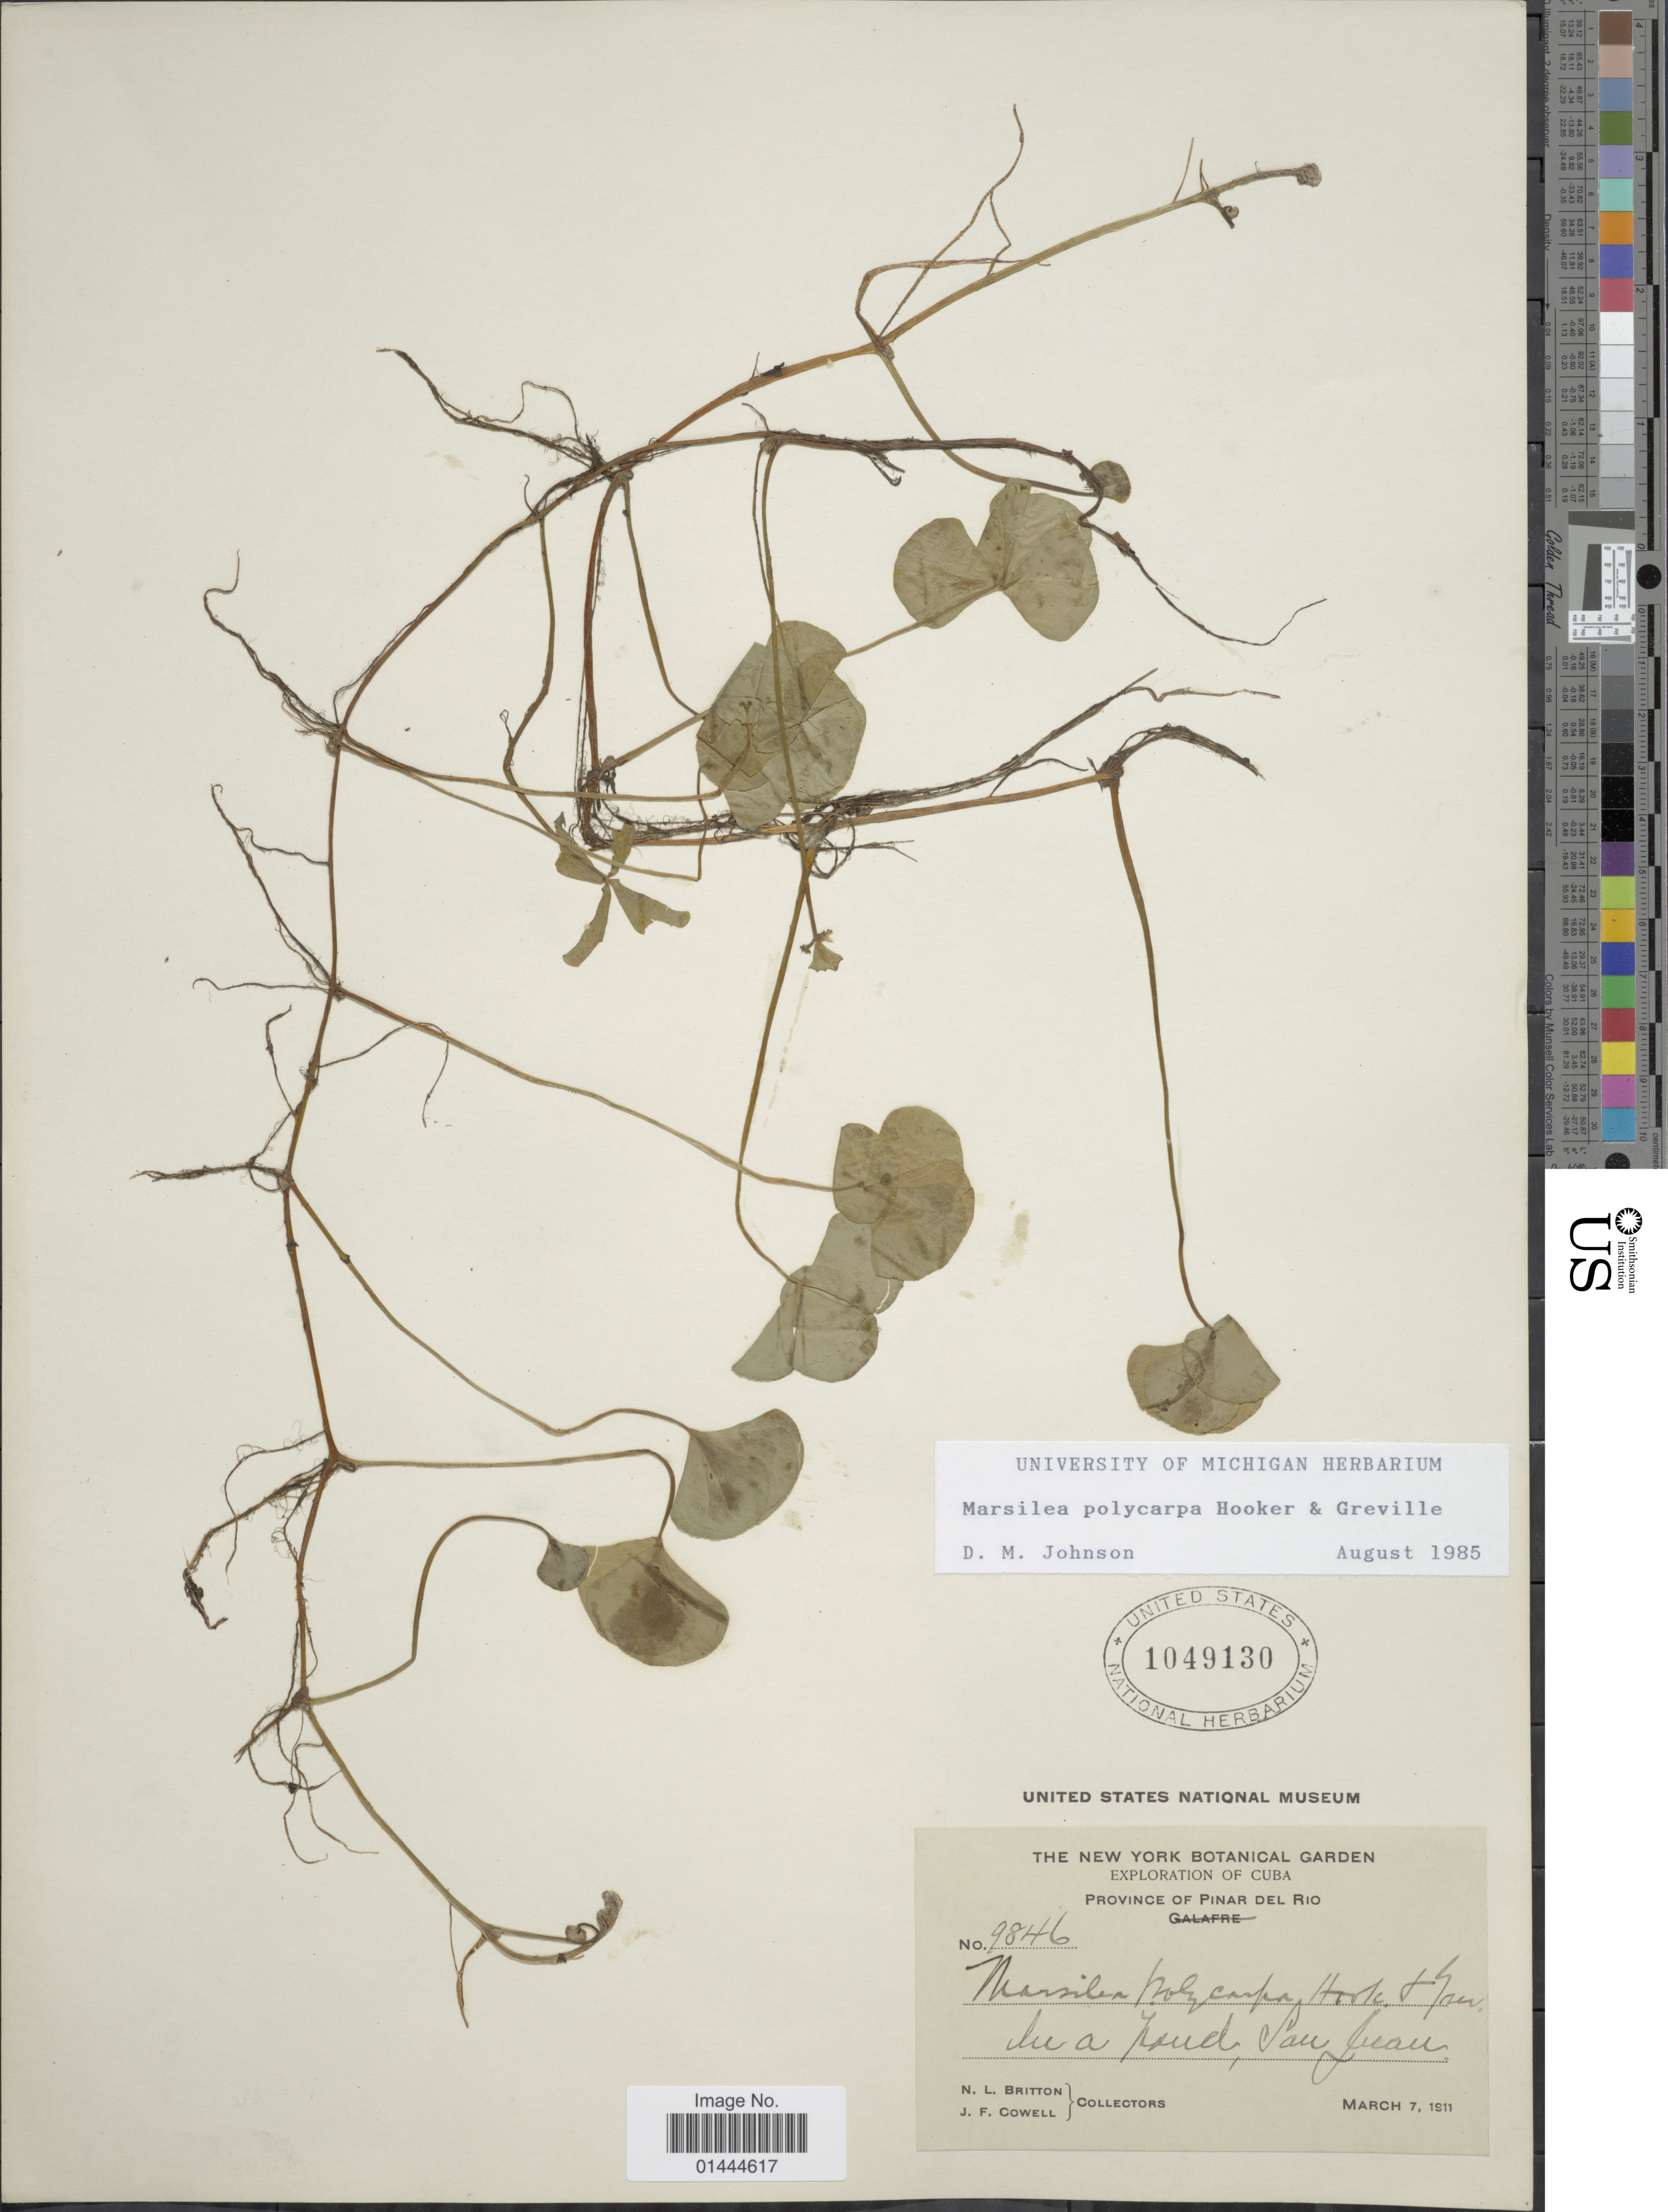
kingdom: Plantae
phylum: Tracheophyta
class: Polypodiopsida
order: Salviniales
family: Marsileaceae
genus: Marsilea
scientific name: Marsilea polycarpa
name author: Hook. & Grev.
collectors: N. Britton & J. F. Cowell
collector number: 9846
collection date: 1911-03-07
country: Cuba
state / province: Pinar del Río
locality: In a pond, San Juan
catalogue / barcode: US 1049130